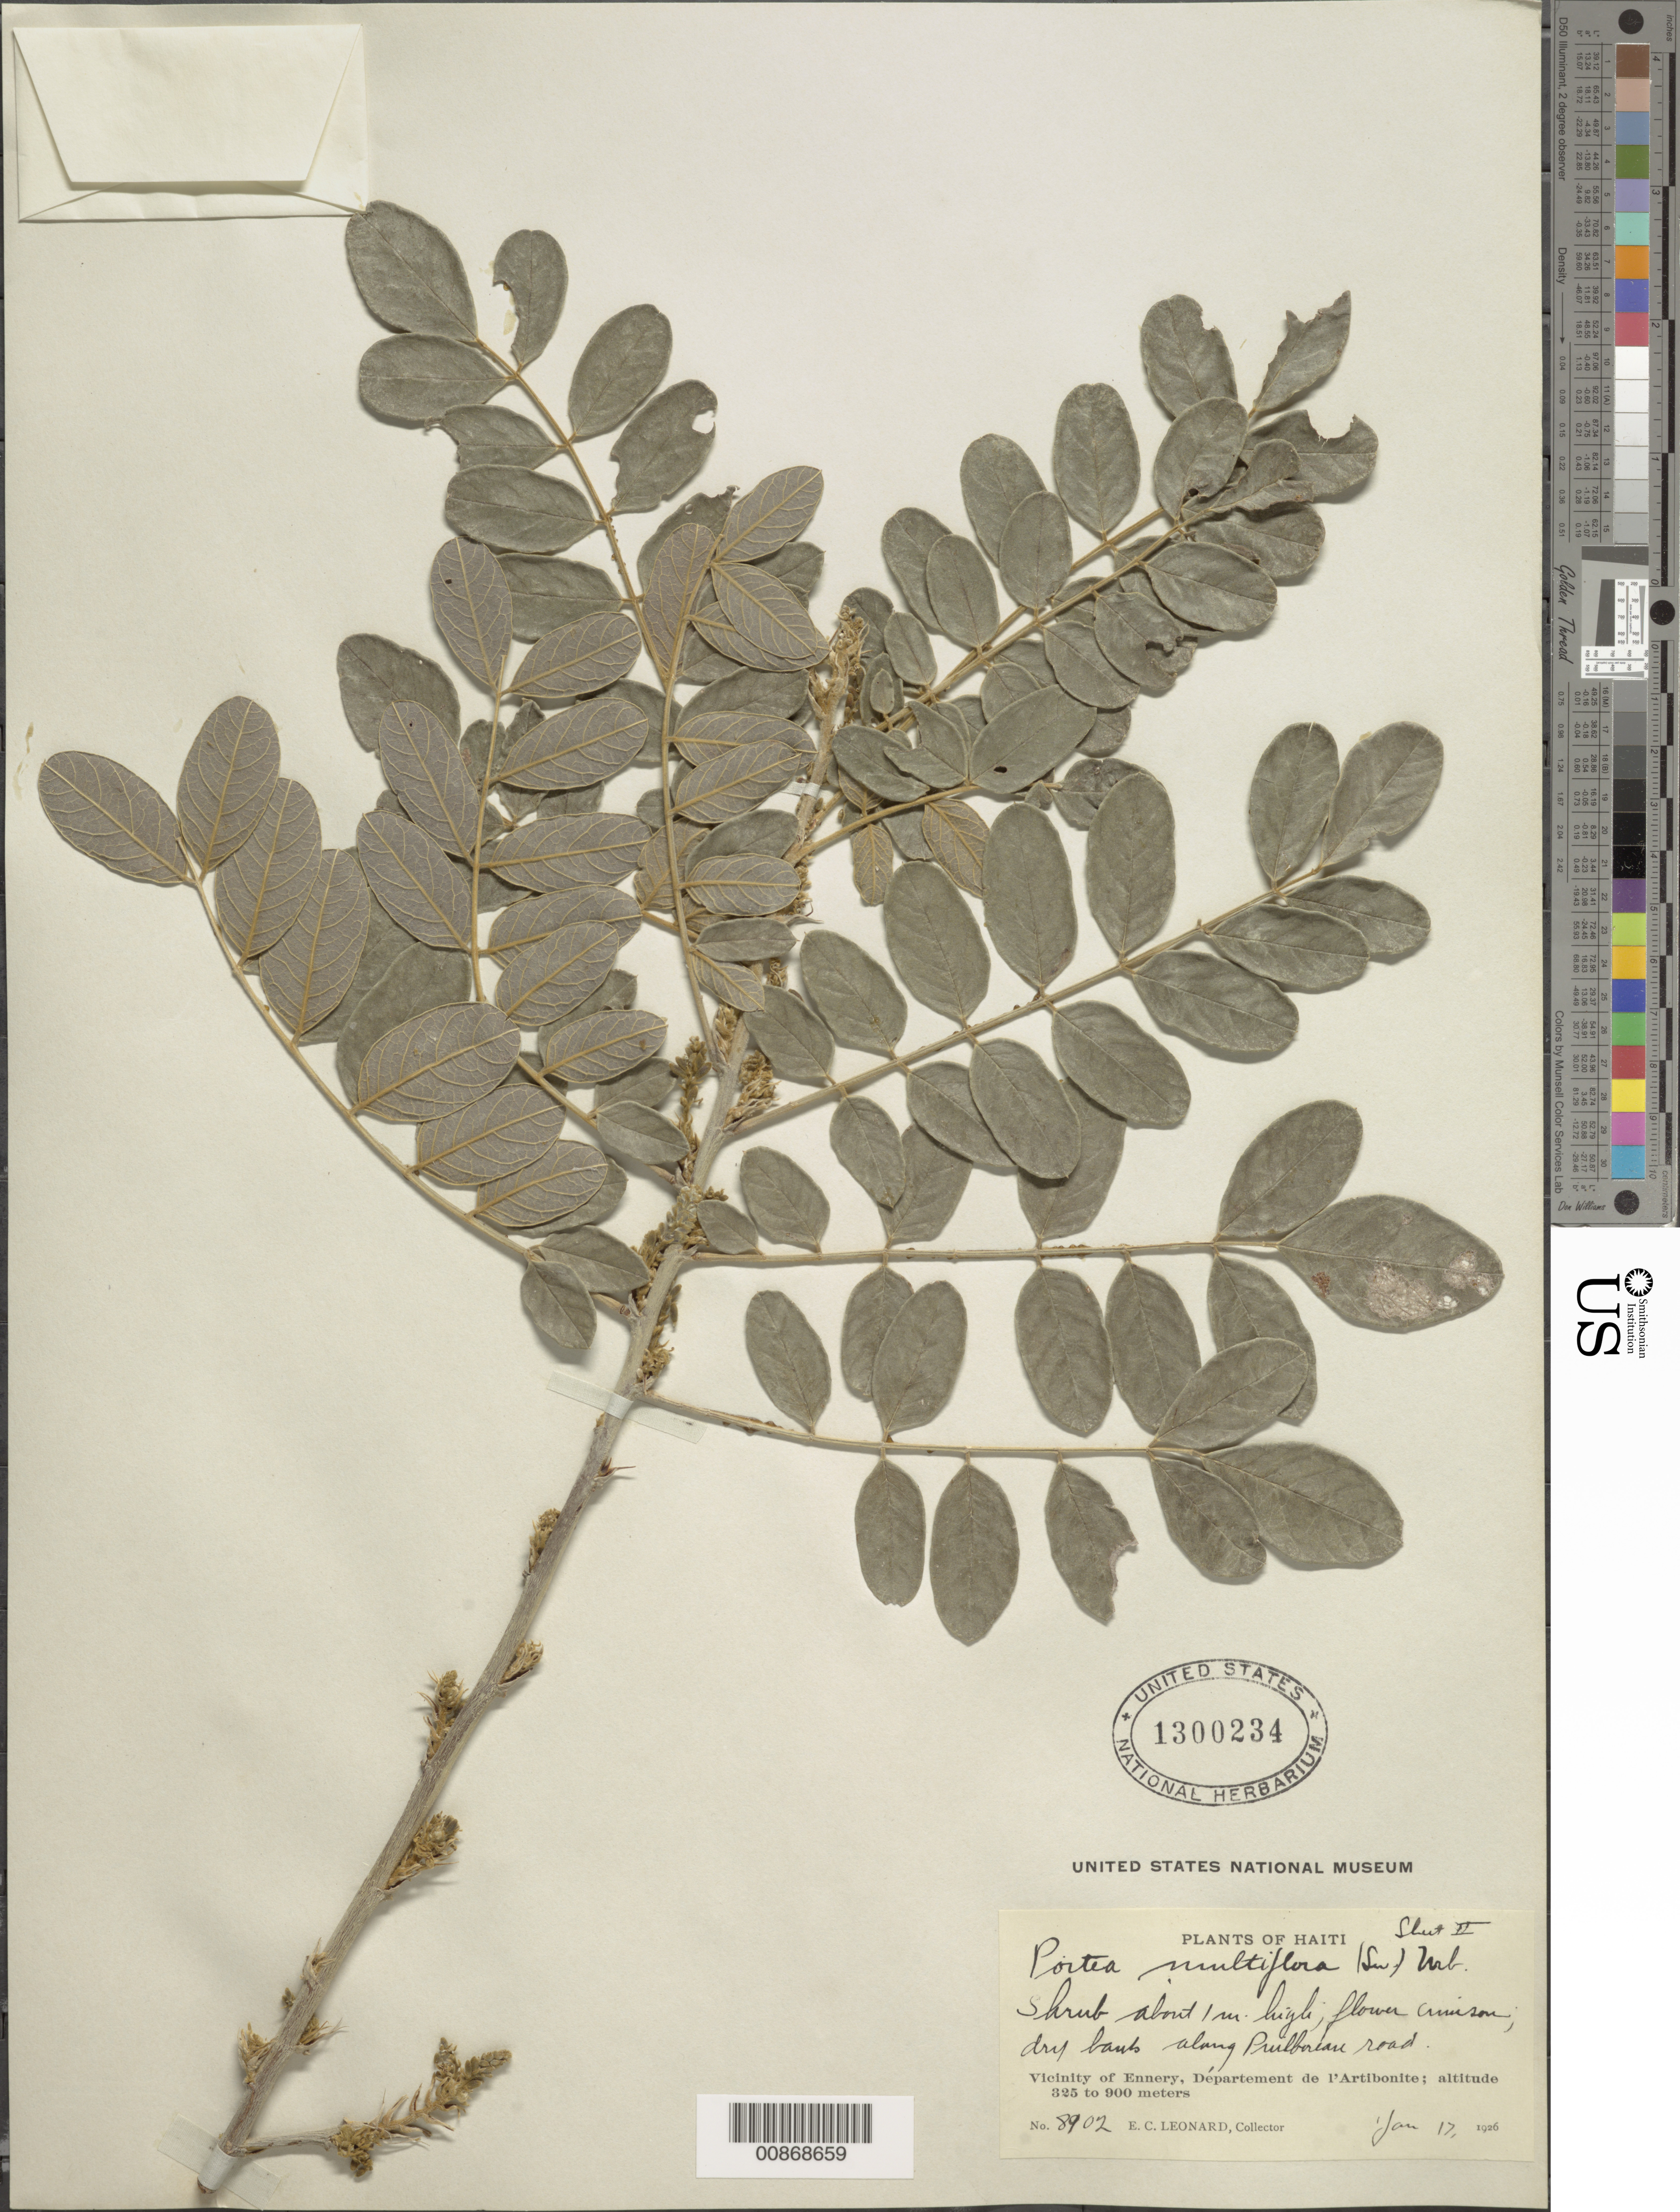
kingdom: Plantae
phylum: Tracheophyta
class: Magnoliopsida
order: Fabales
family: Fabaceae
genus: Poitea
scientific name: Poitea multiflora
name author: (Sw.) Urb.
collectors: E. C. Leonard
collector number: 8902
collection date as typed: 17 Jan 1926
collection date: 1926-01-17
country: Haiti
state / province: Artibonite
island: Hispaniola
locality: Vicinity of Ennery. Along Puilboreau road.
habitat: Dry bank along road.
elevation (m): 325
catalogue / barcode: US 1300234